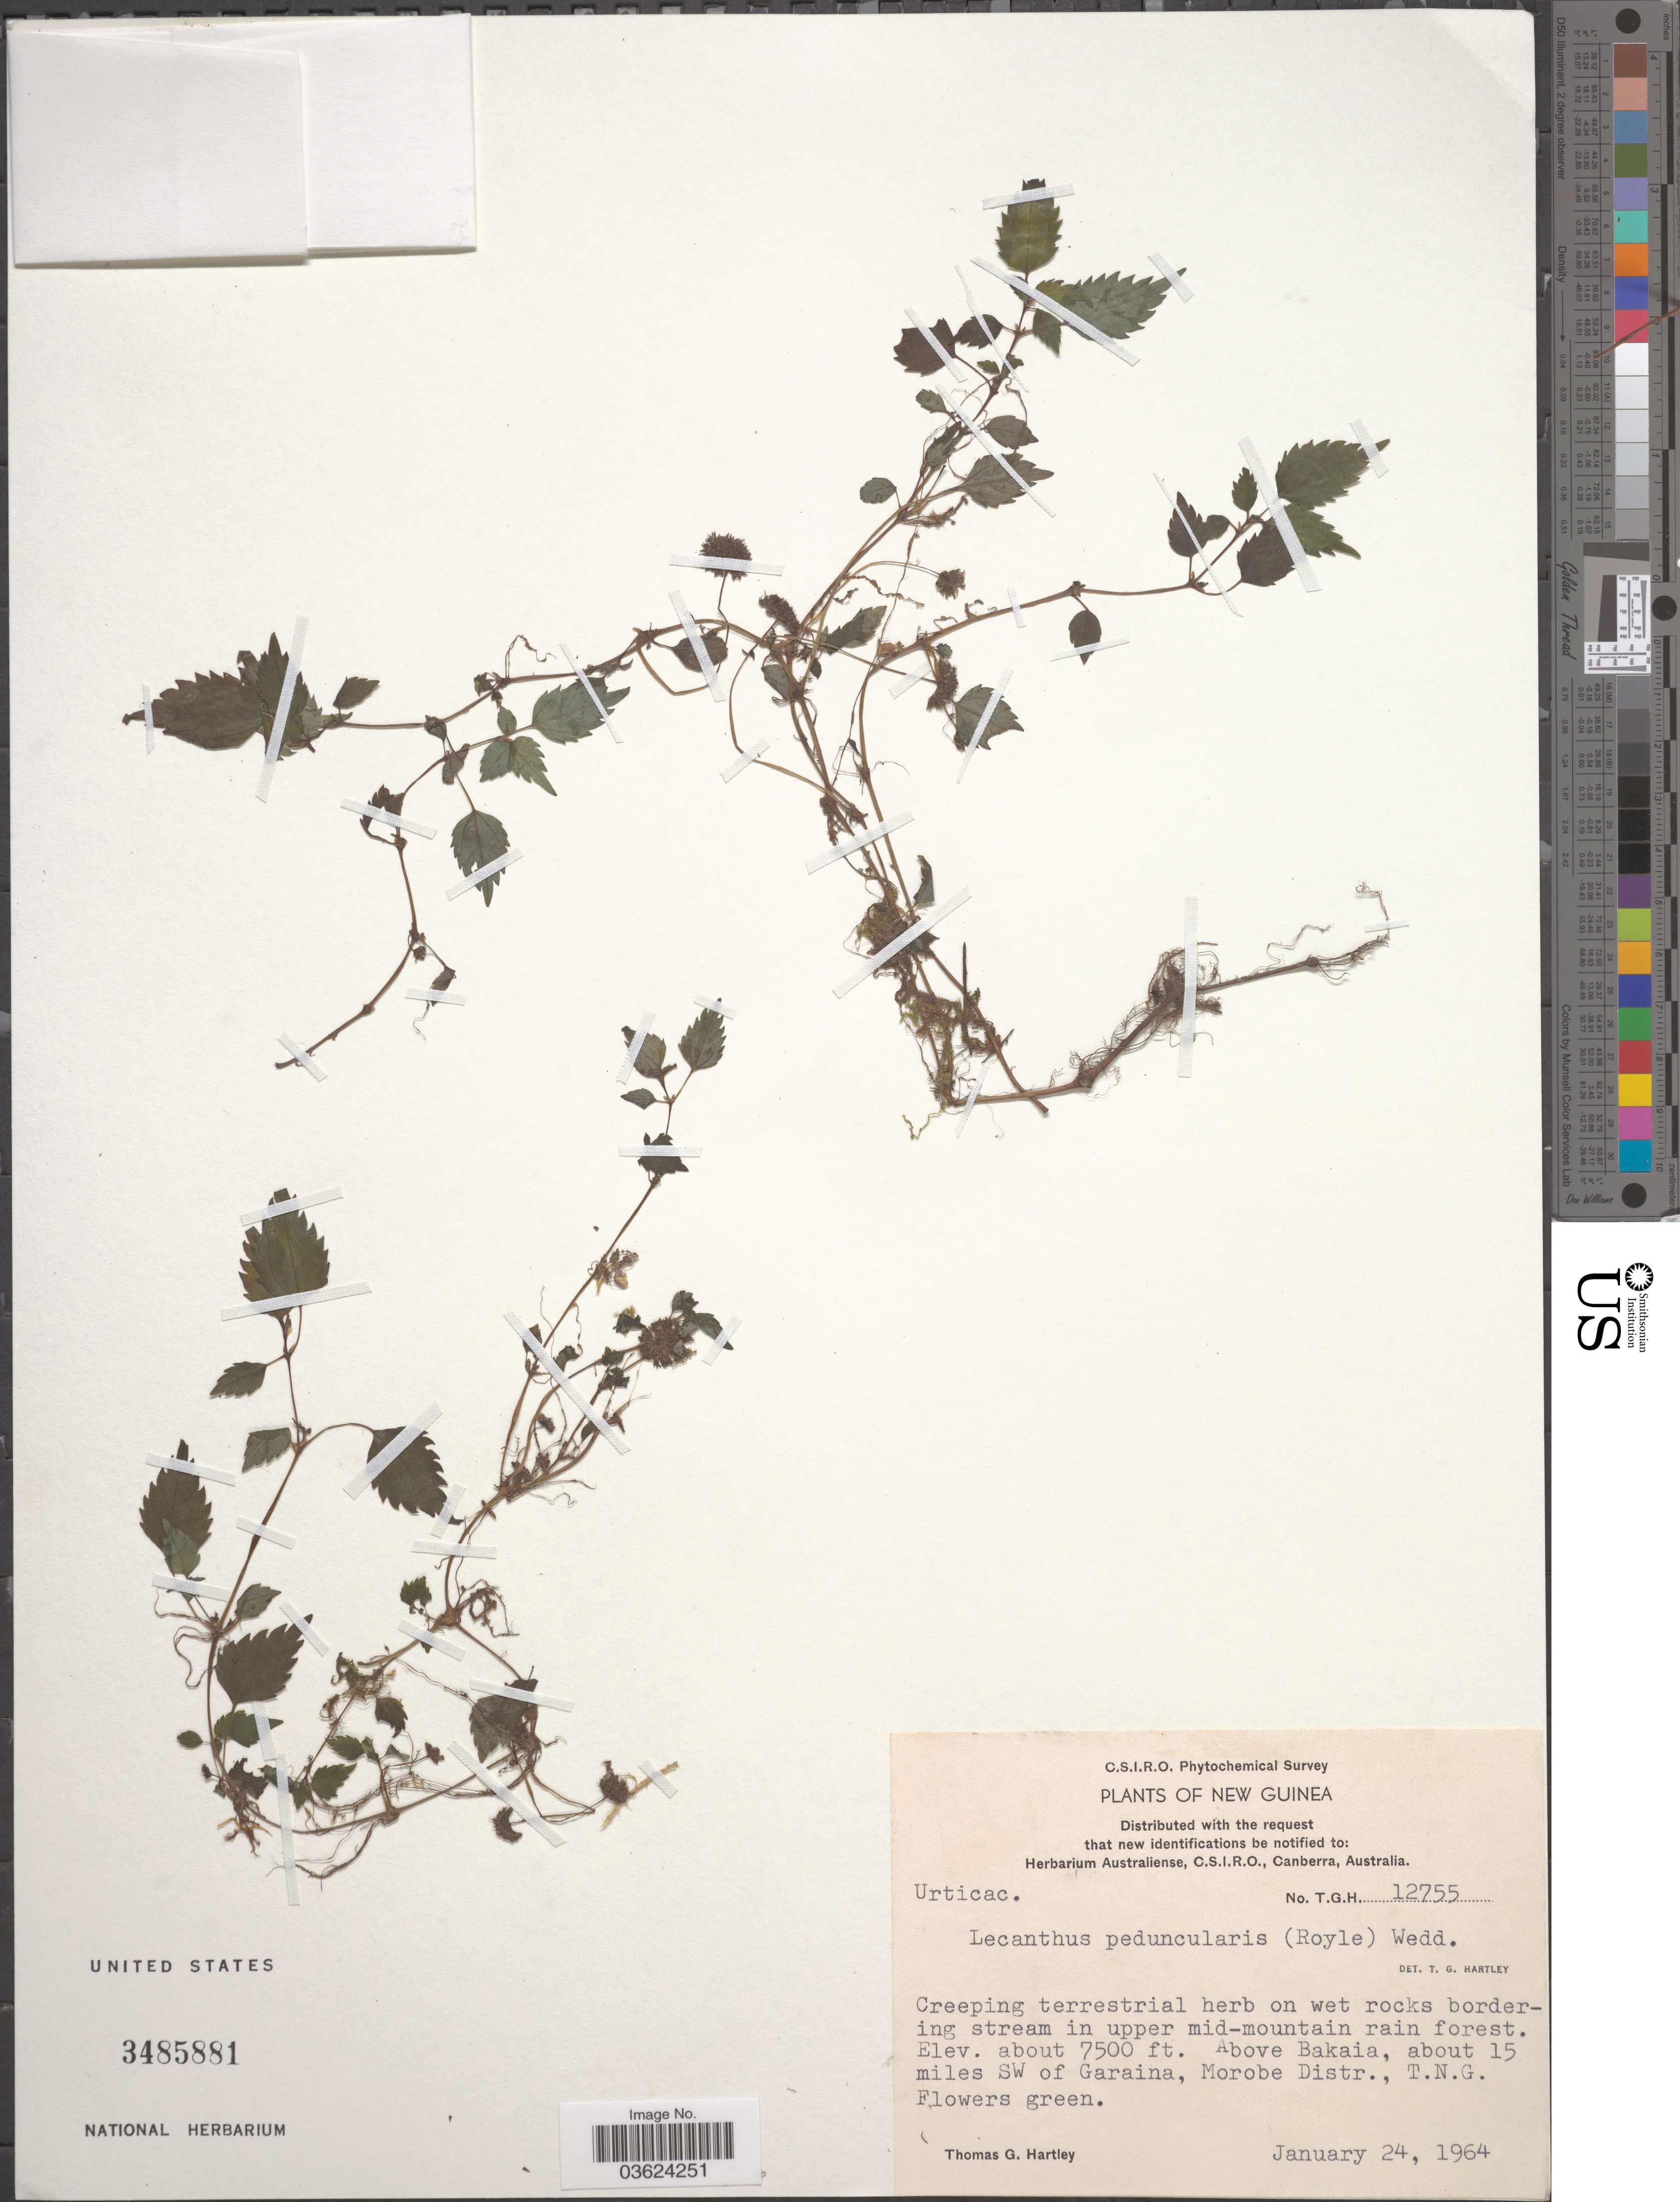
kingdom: Plantae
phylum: Tracheophyta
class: Magnoliopsida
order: Rosales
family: Urticaceae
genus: Lecanthus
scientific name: Lecanthus peduncularis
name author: (Wall. ex Royle) Wedd.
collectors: T. G. Hartley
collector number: T.G.H. 12755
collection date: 1964-01-24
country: Papua New Guinea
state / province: Morobe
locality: New Guinea. Above Bakaia, about 15 miles SW of Garaina, Morobe Distr., T.N.G.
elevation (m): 2286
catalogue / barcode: US 3485881